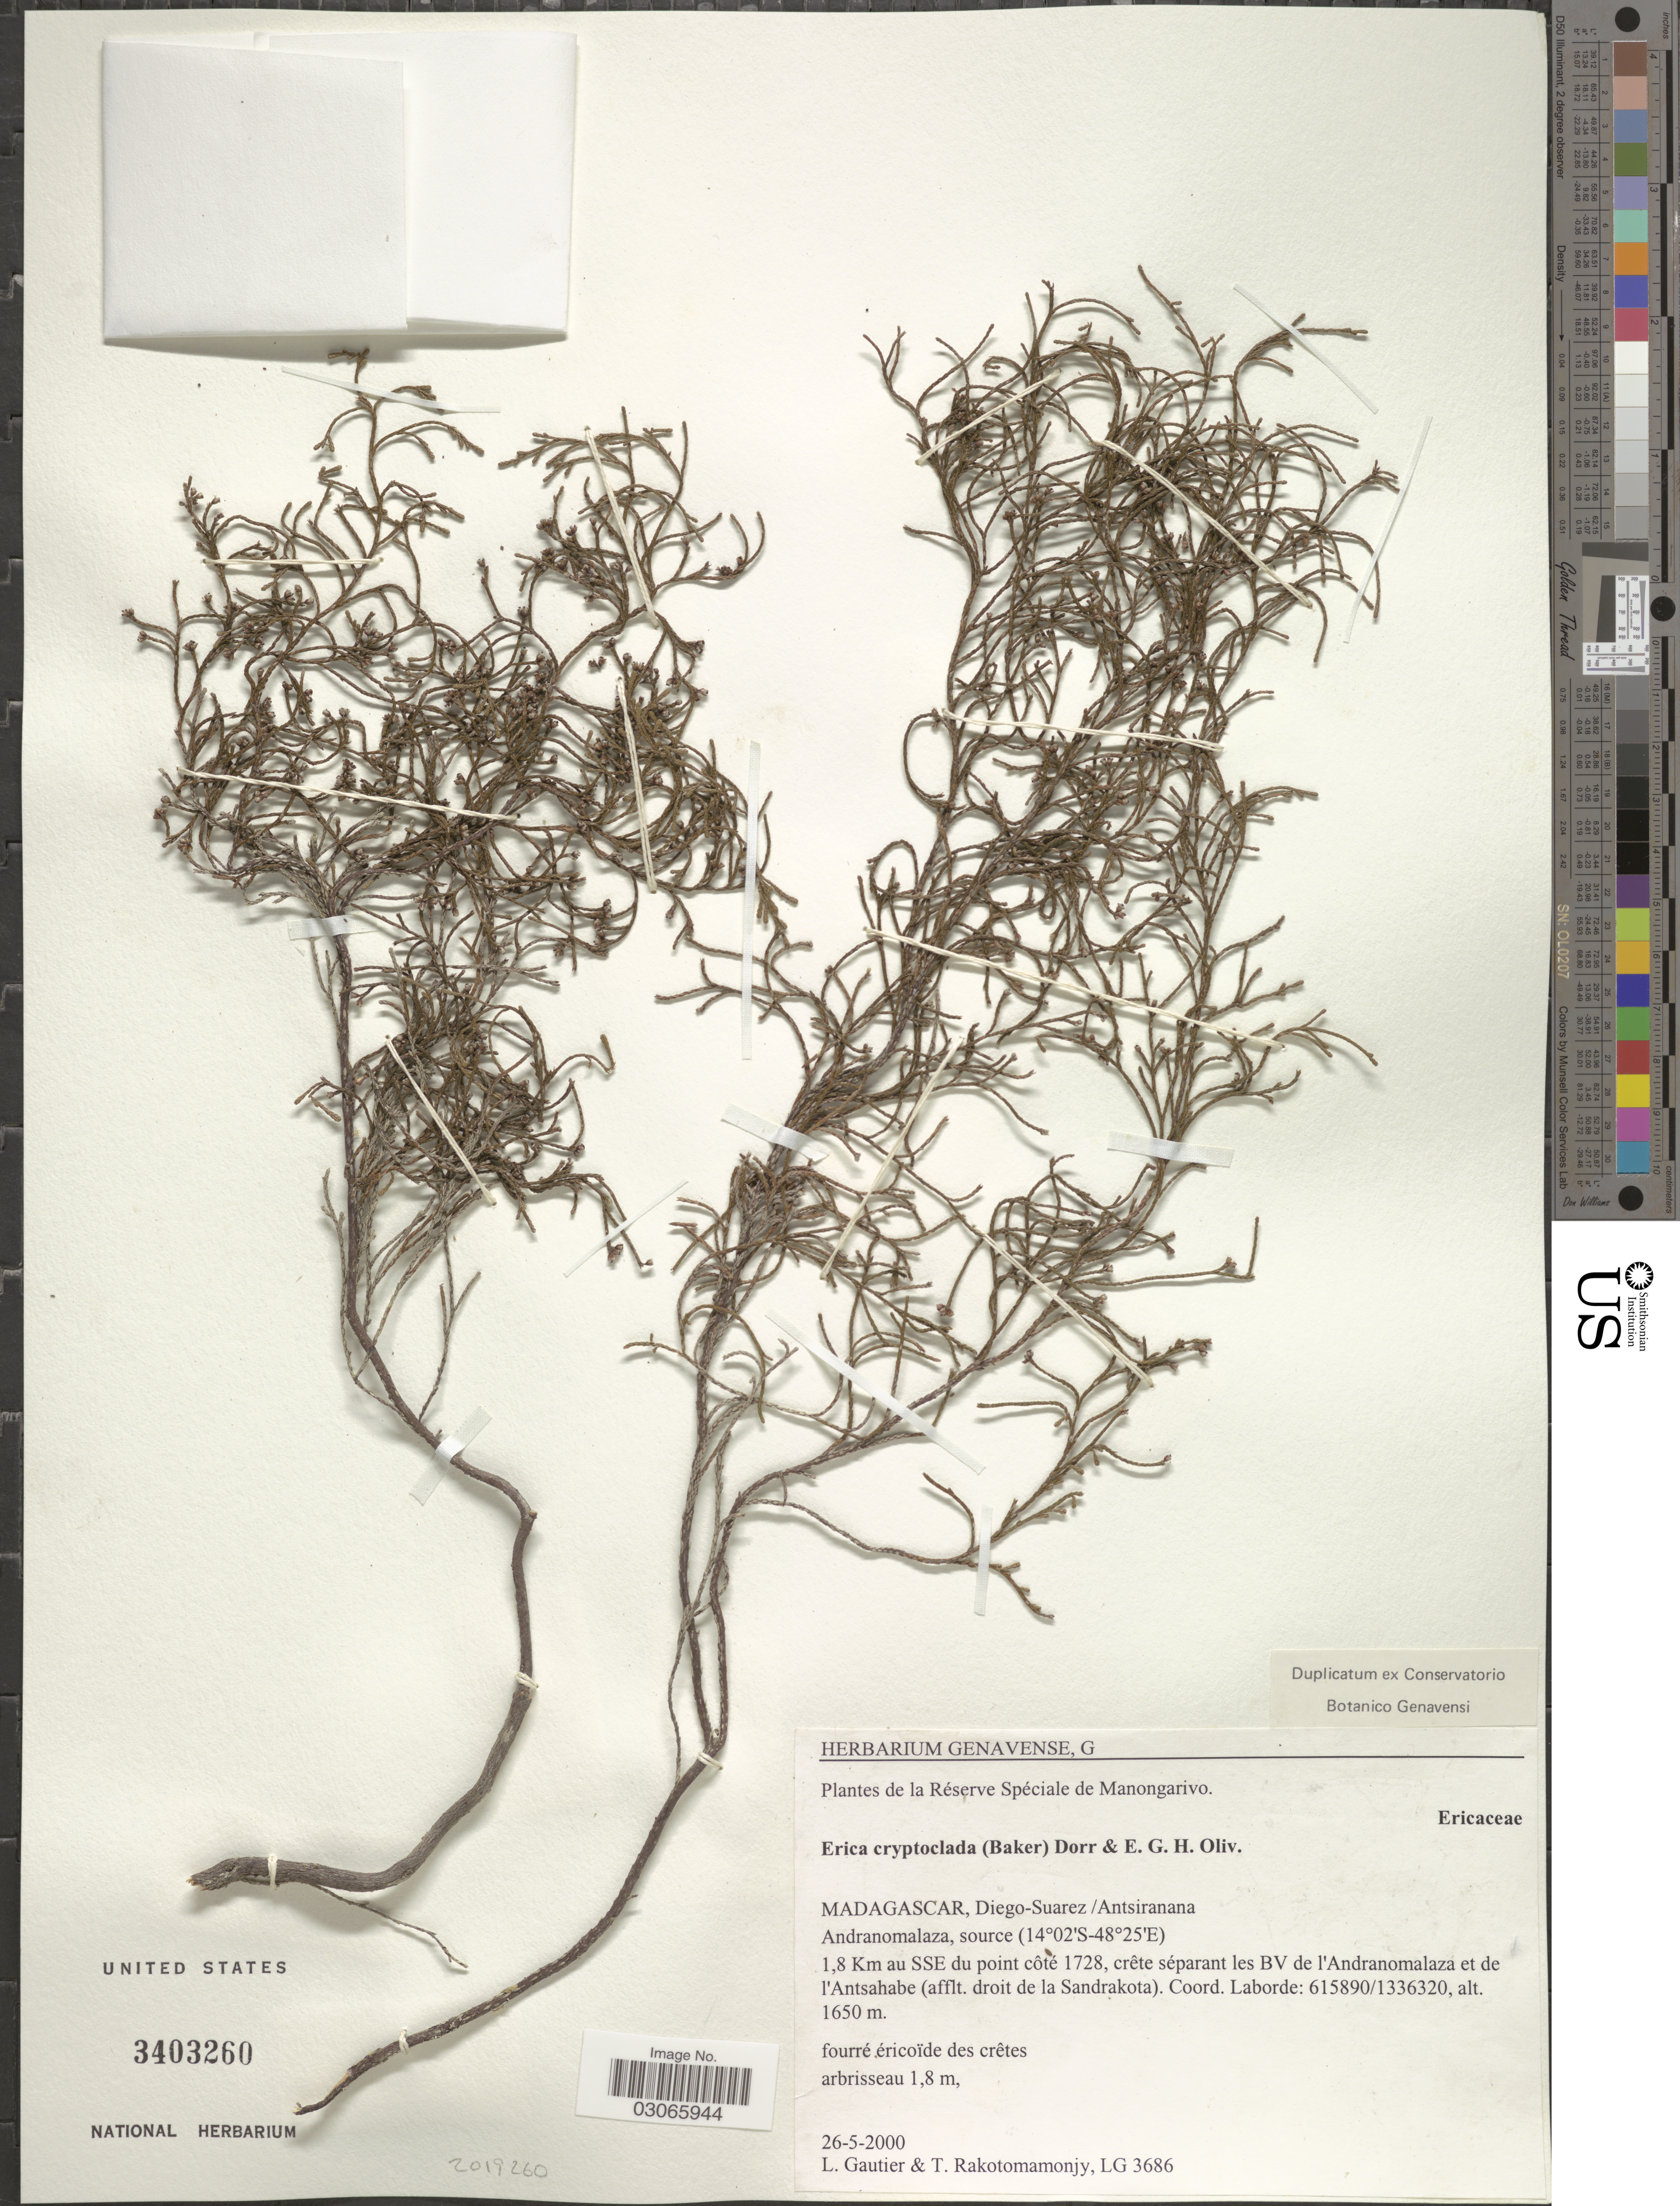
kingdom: Plantae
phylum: Tracheophyta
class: Magnoliopsida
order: Ericales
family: Ericaceae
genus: Erica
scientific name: Erica cryptoclada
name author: (Baker) Dorr & E.G.H. Oliv.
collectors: L. Gautier & T. Rakotomamonjy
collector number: LG 3686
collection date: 2000-05-26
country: Madagascar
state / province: Diana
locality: Réserve Spéciale de Manongarivo. Diego-Suarez/Antsiranana. Andranomalaza, source. 1,8 Km au SSE du point côte 1728, crête séparant les BV de l'Andranomalaza et de l'Antsahabe (afflt. droit de la Sandrakota).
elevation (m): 1650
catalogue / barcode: US 3403260